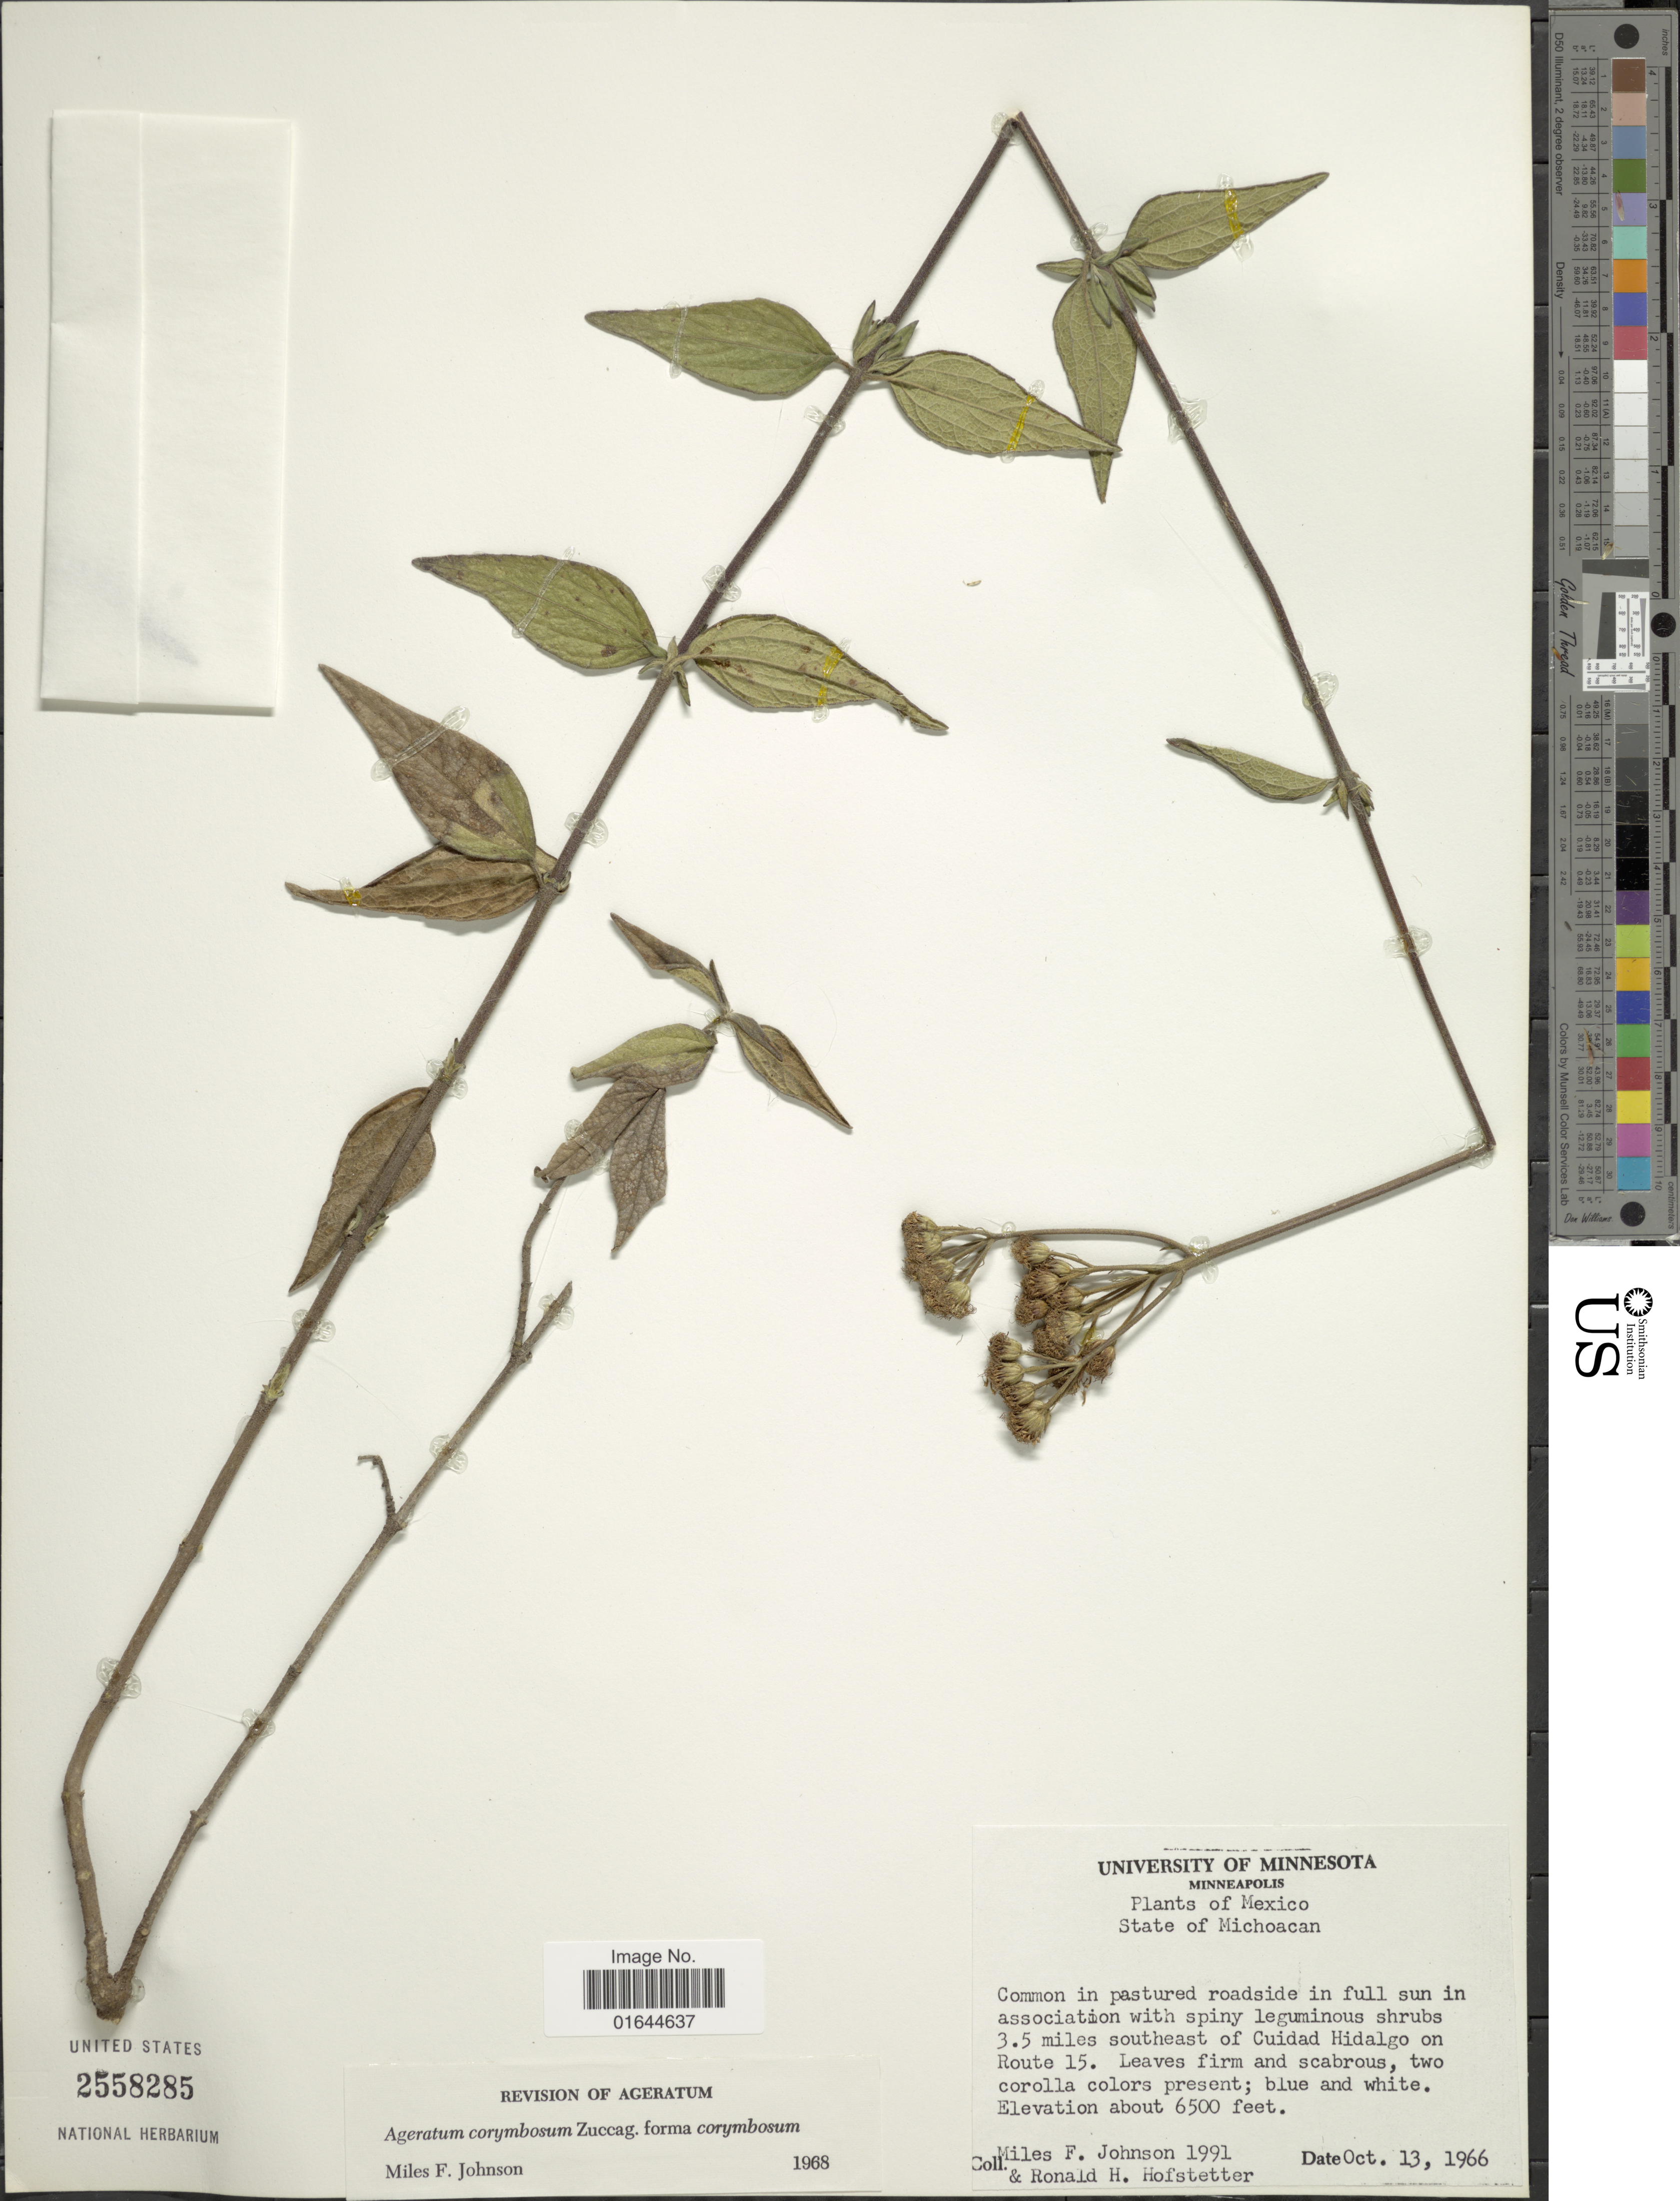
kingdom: Plantae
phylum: Tracheophyta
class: Magnoliopsida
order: Asterales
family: Asteraceae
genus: Ageratum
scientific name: Ageratum corymbosum f. corymbosum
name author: Zuccagni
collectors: M. F. Johnson & R. Hofstetter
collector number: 1991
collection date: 1966-10-13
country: Mexico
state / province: Michoacán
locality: Mexico, State of Michoacan, 3.5 miles southeast of Cuidad Hidalgo on Route 15.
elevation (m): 1981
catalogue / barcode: US 2558285